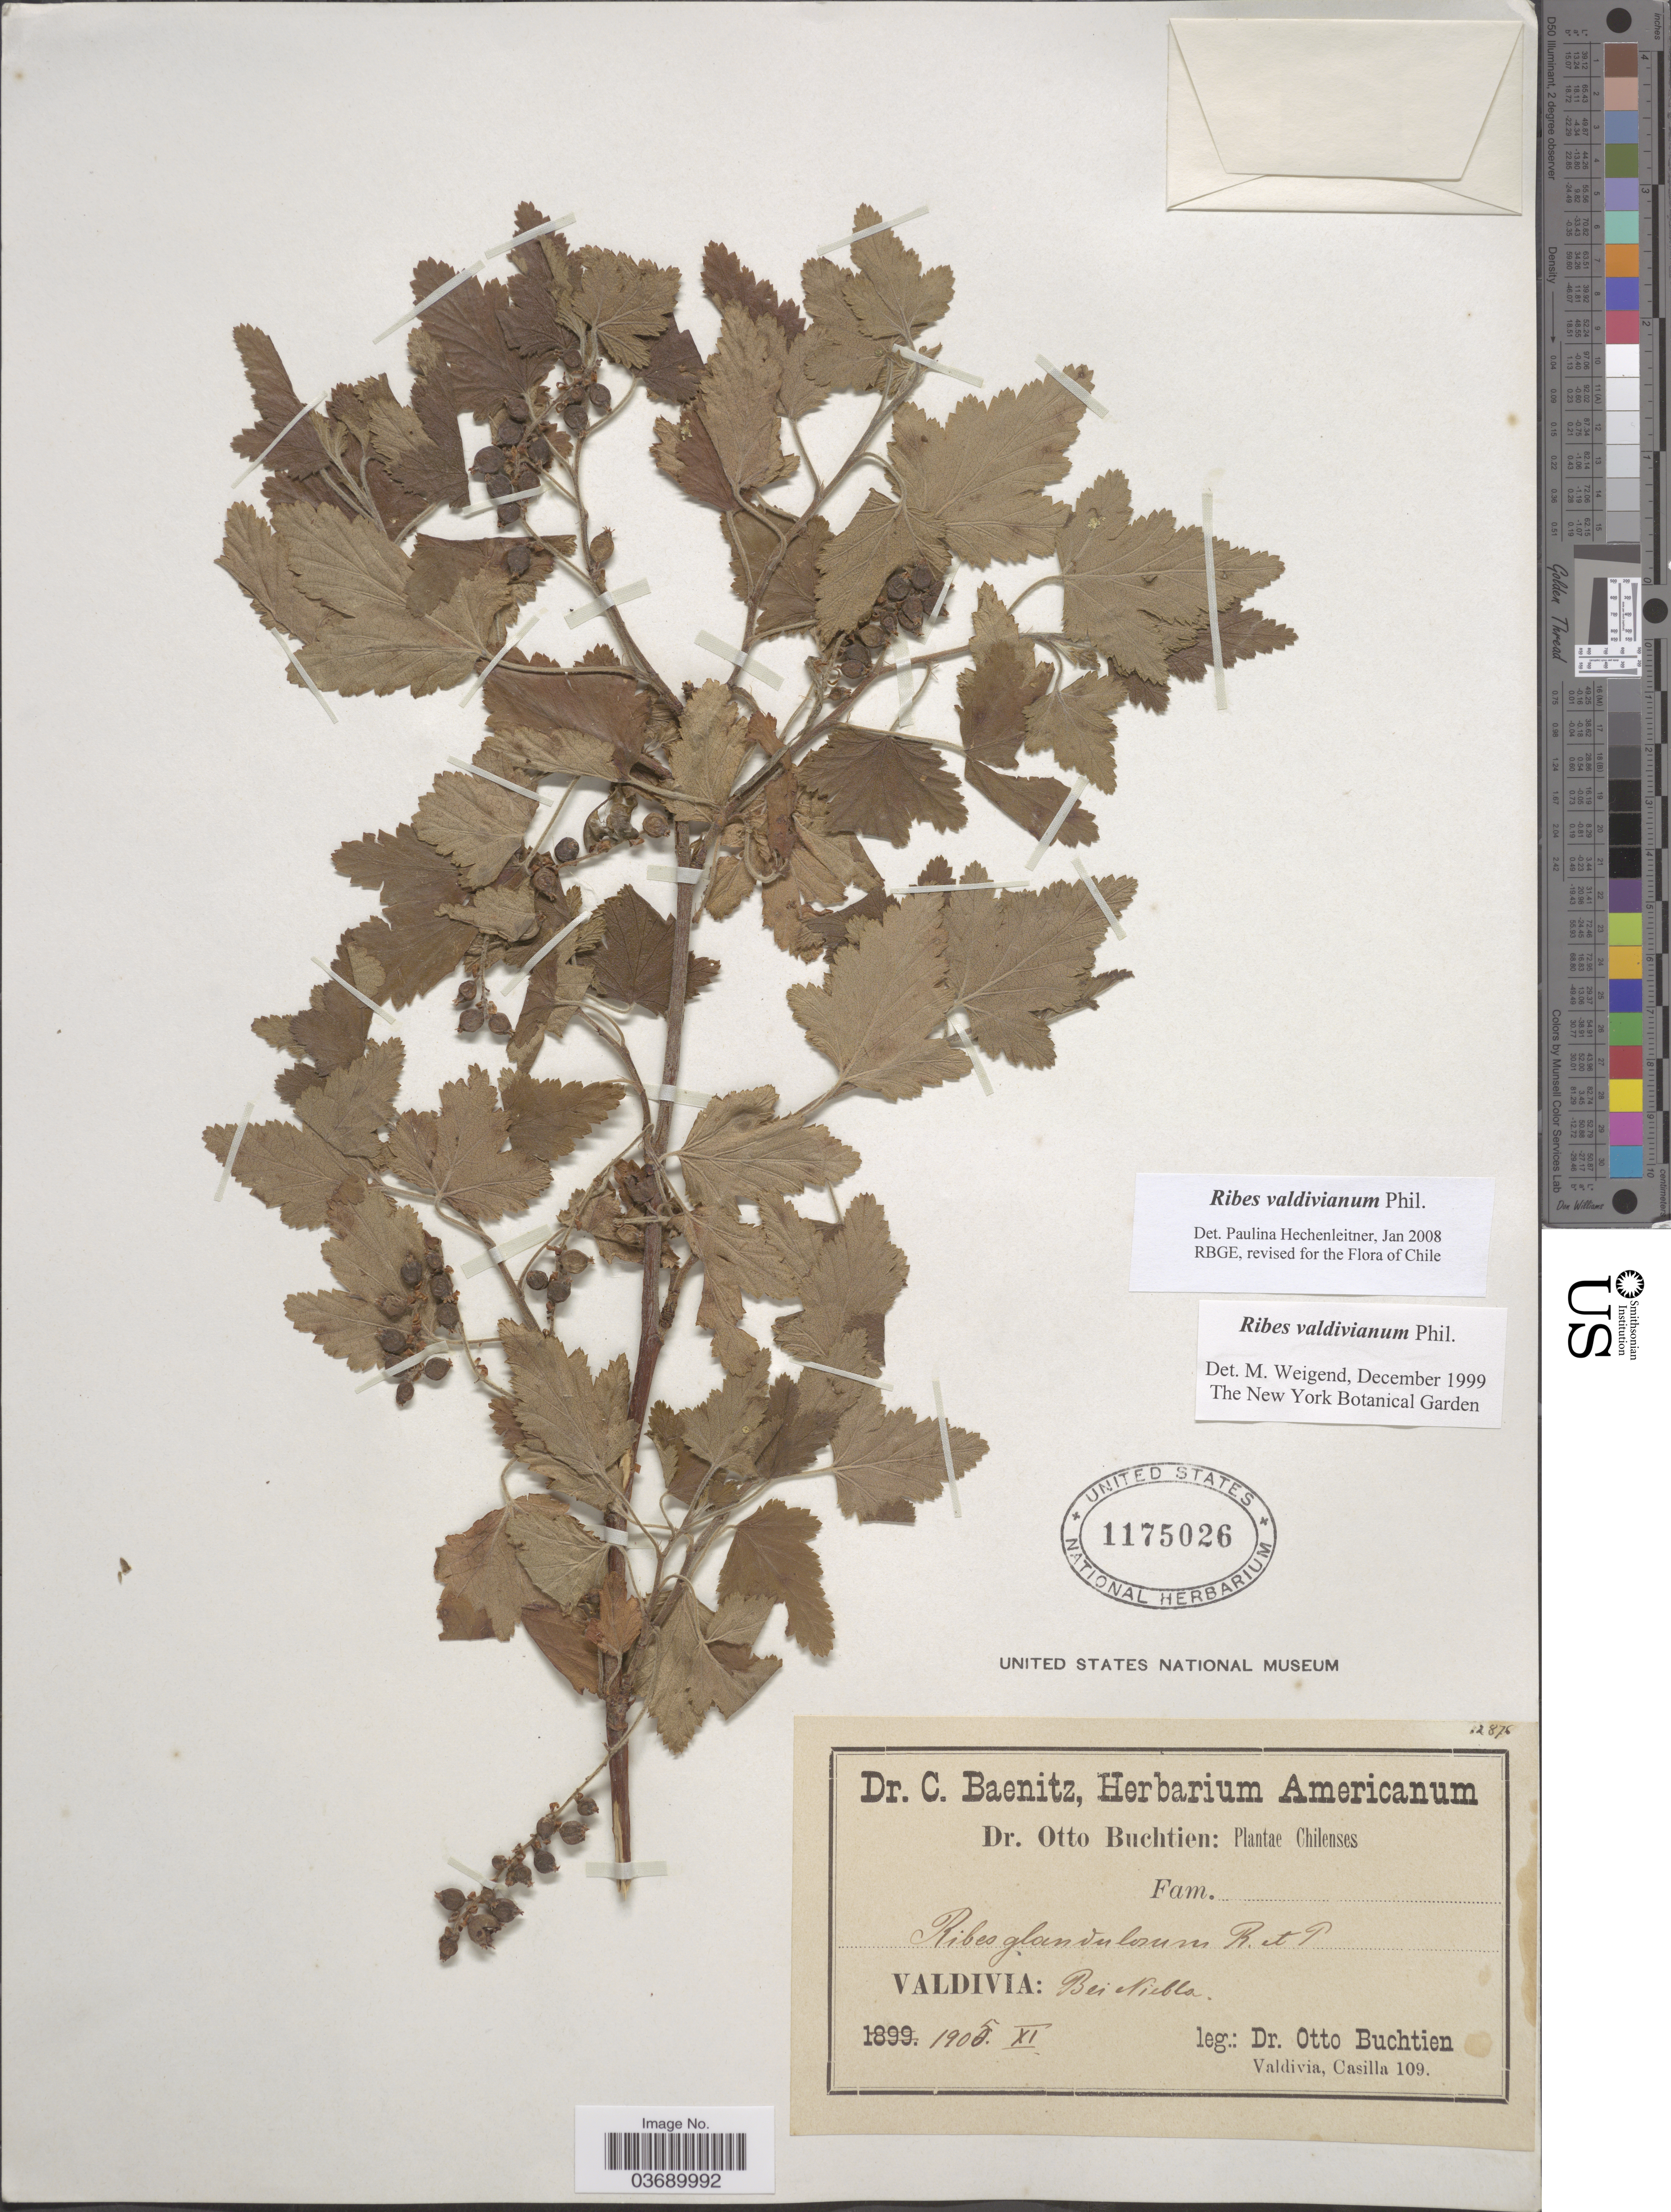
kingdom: Plantae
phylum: Tracheophyta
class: Magnoliopsida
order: Saxifragales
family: Grossulariaceae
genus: Ribes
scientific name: Ribes valdivianum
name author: Phil.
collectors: O. Buchtien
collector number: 12876*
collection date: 1905-11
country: Chile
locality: Valdivia: Bei Niebla.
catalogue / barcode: US 1175026